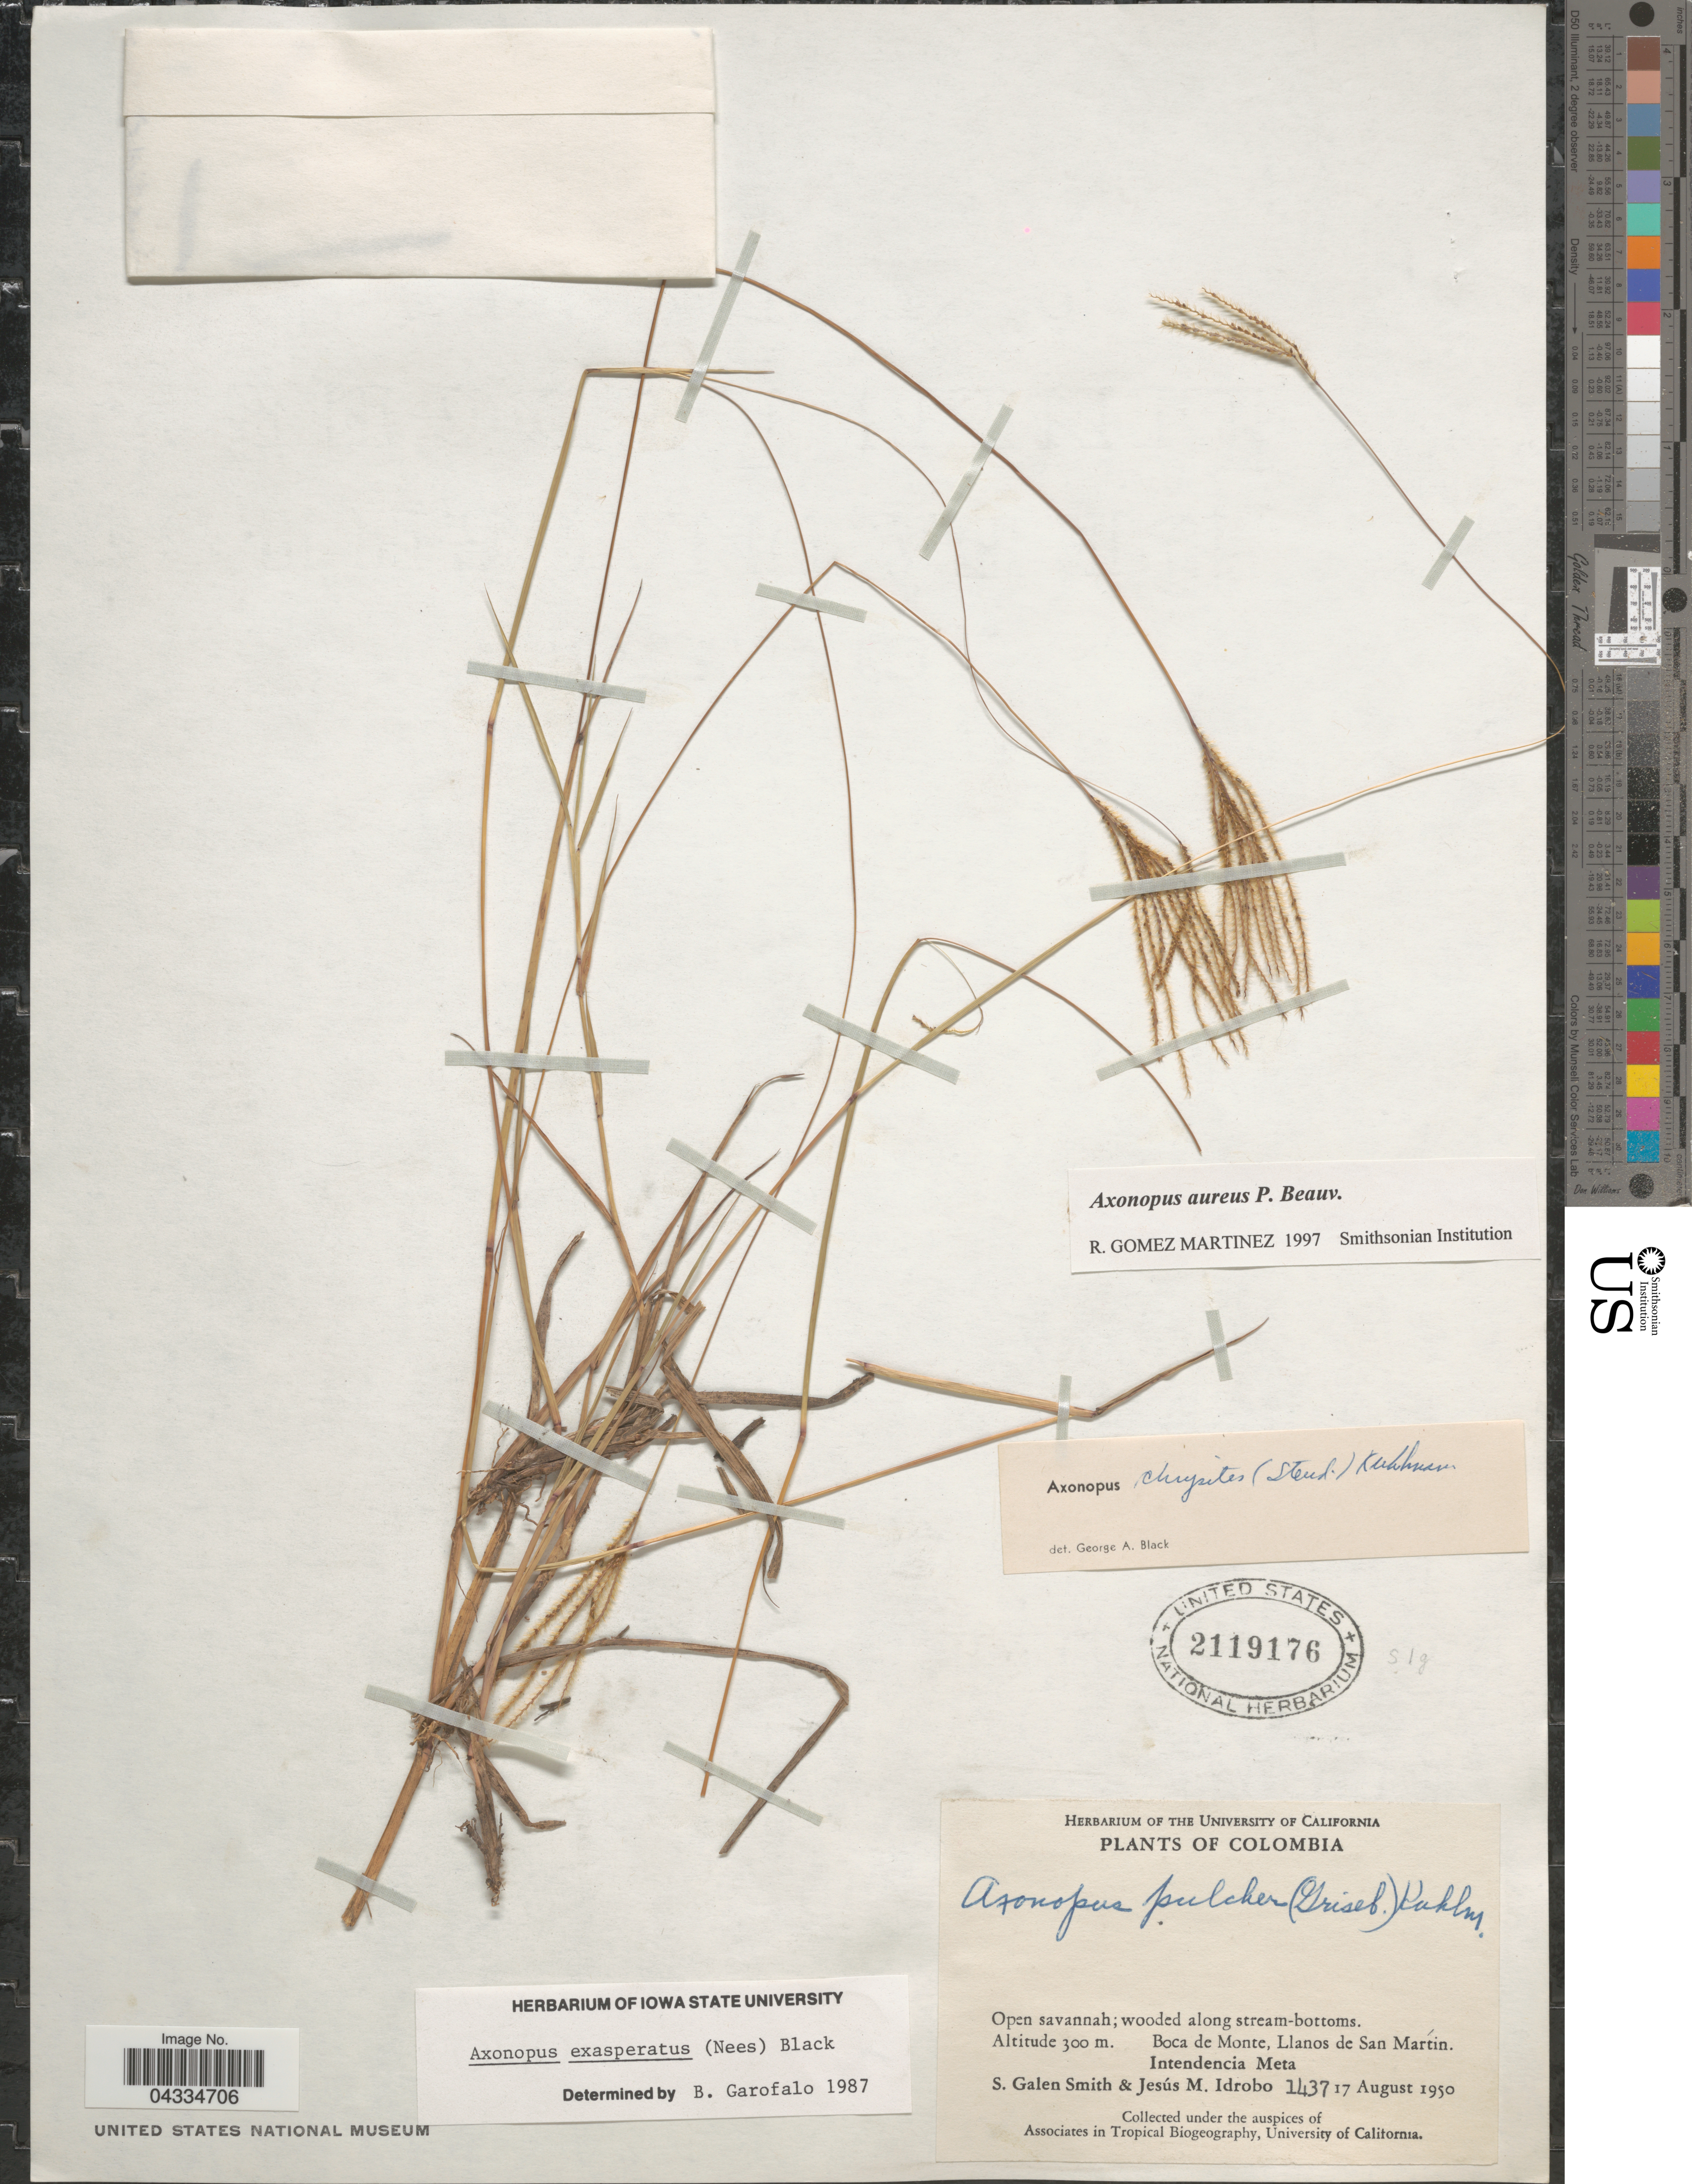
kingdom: Plantae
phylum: Tracheophyta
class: Liliopsida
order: Poales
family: Poaceae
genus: Axonopus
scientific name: Axonopus aureus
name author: P. Beauv.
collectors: S. G. Smith & J. M. Idrobo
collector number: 1437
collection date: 1950-08-17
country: Colombia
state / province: Meta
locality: Open savannah; wooded along stream-bottoms. Boca de Monte, Llanos de San Martín. Intendencia Meta.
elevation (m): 300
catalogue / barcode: US 2119176